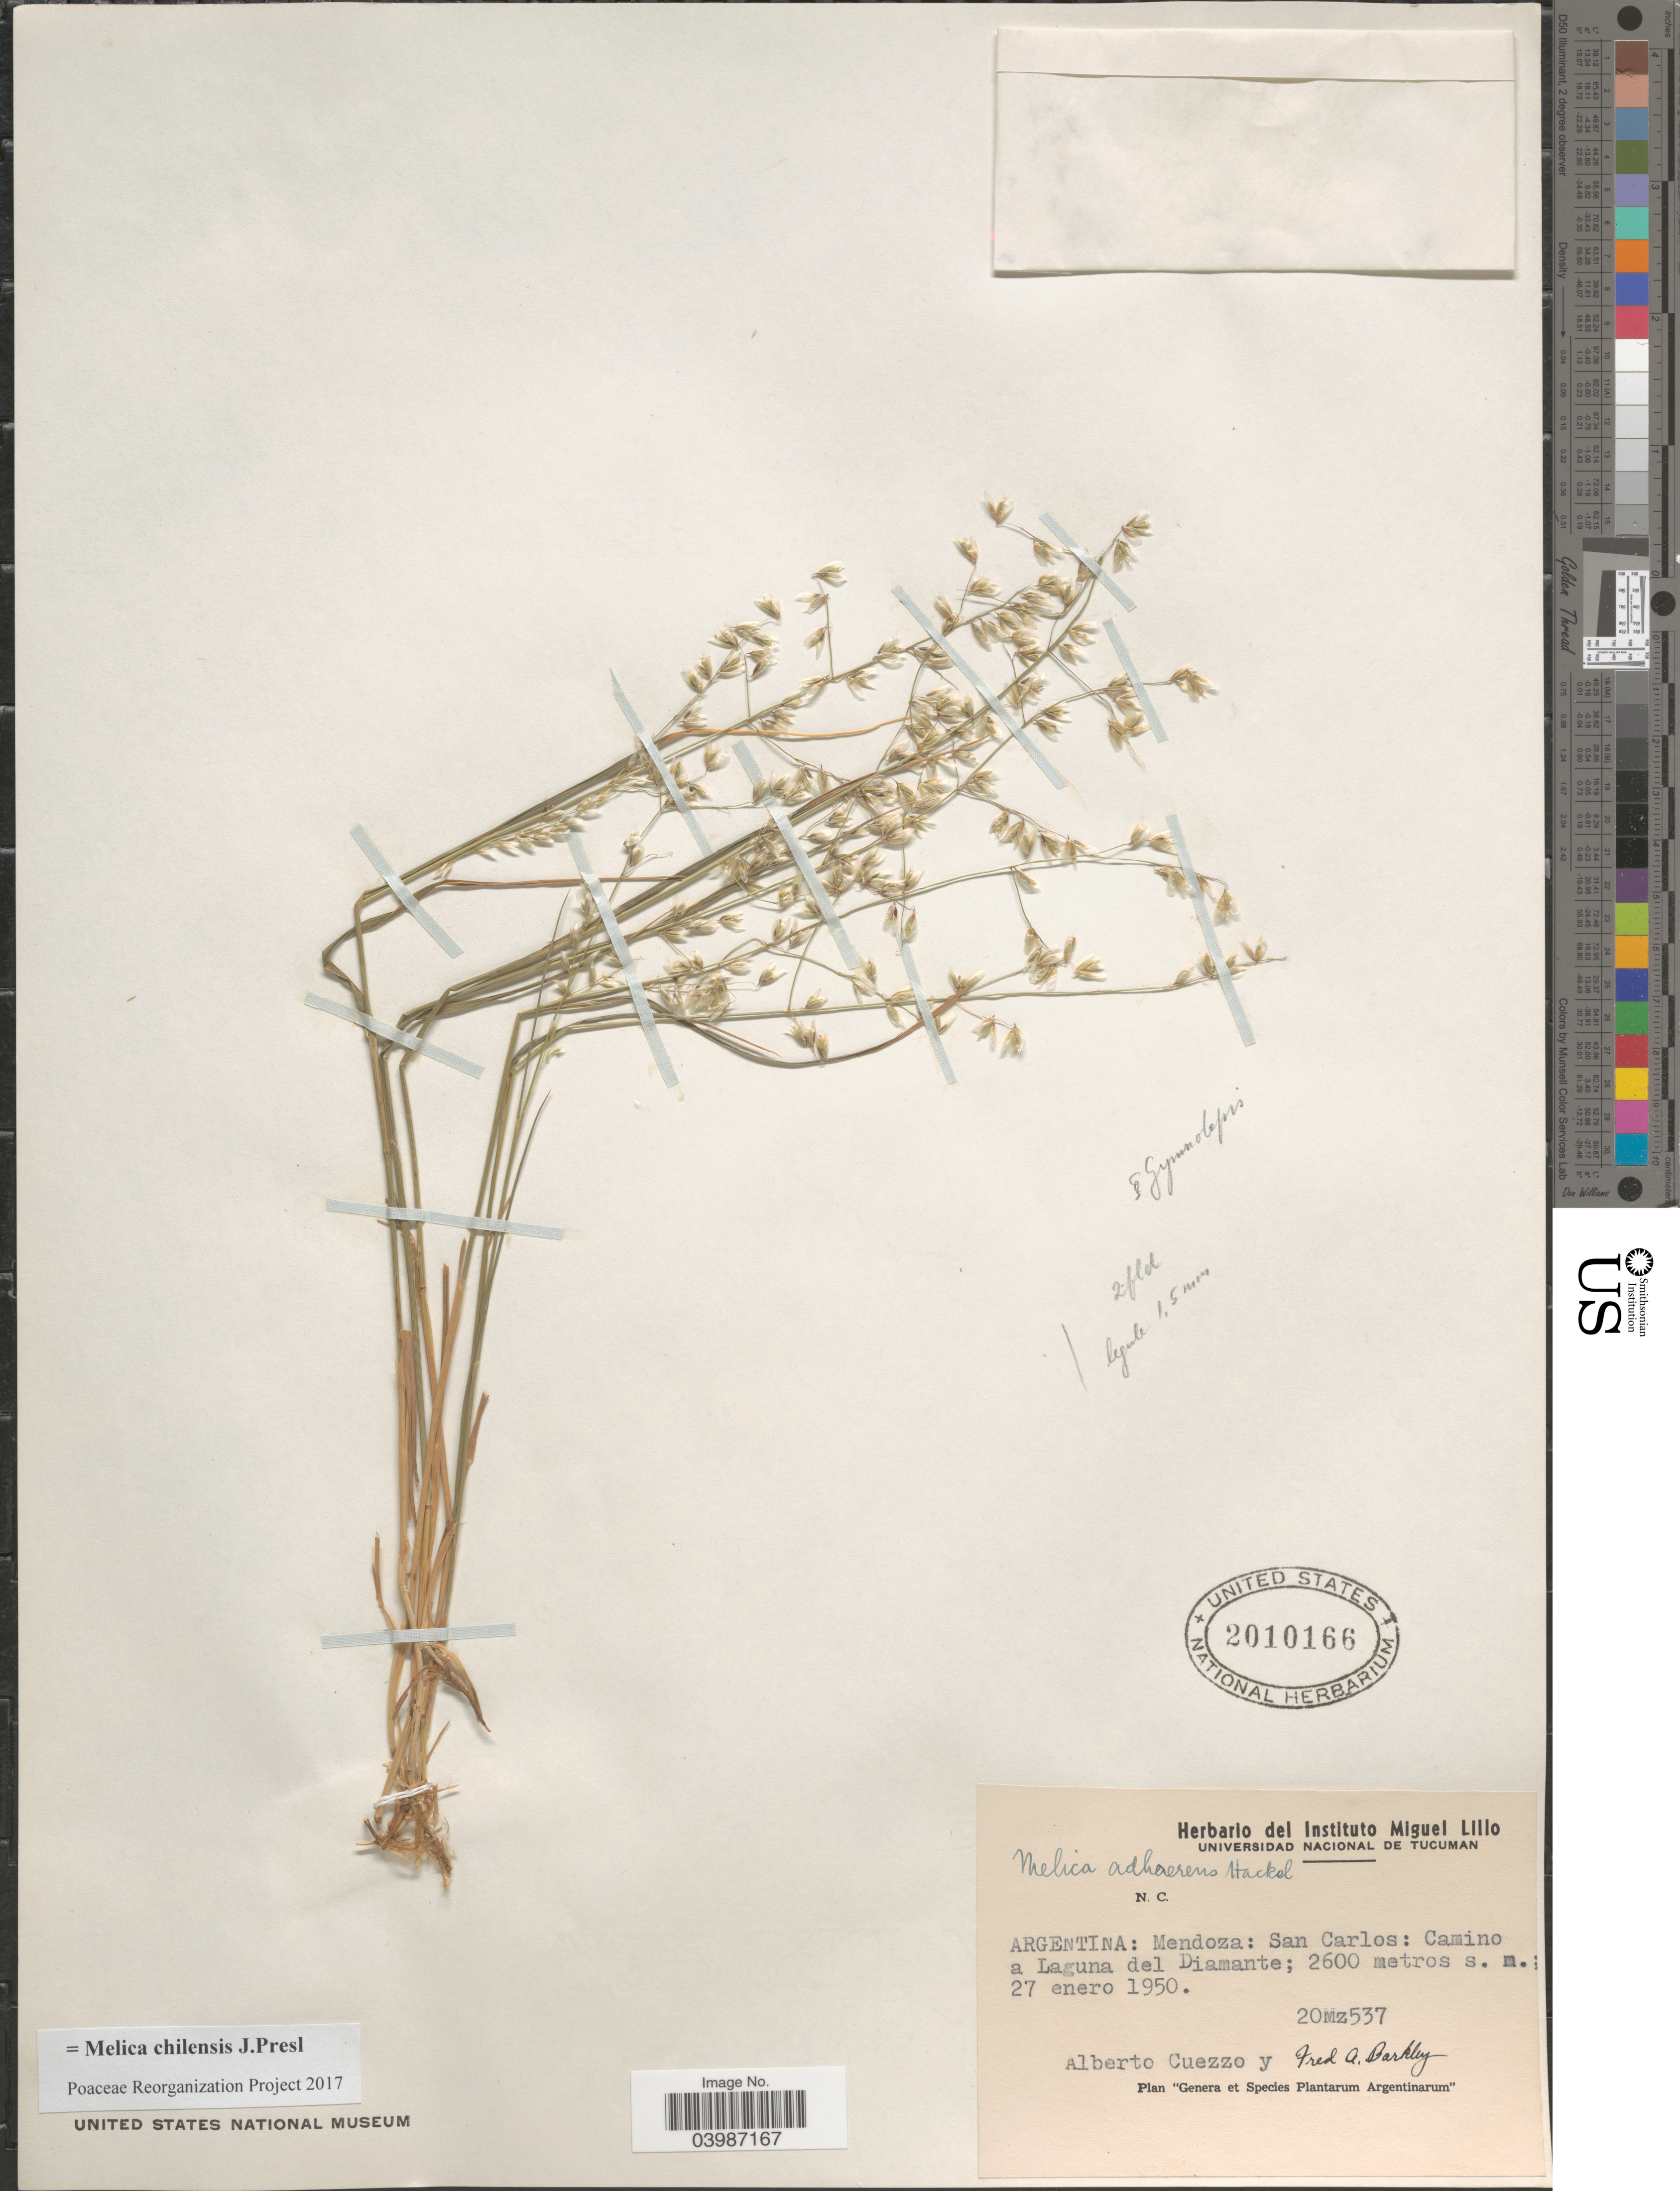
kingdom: Plantae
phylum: Tracheophyta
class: Liliopsida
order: Poales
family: Poaceae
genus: Melica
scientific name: Melica chilensis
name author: J. Presl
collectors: A. Cuezzo & F. A. Barkley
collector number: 20Mz537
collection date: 1950-01-27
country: Argentina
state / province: Mendoza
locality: San Carlos: Camino a Laguna del Diamante.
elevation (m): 2600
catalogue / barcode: US 2010166